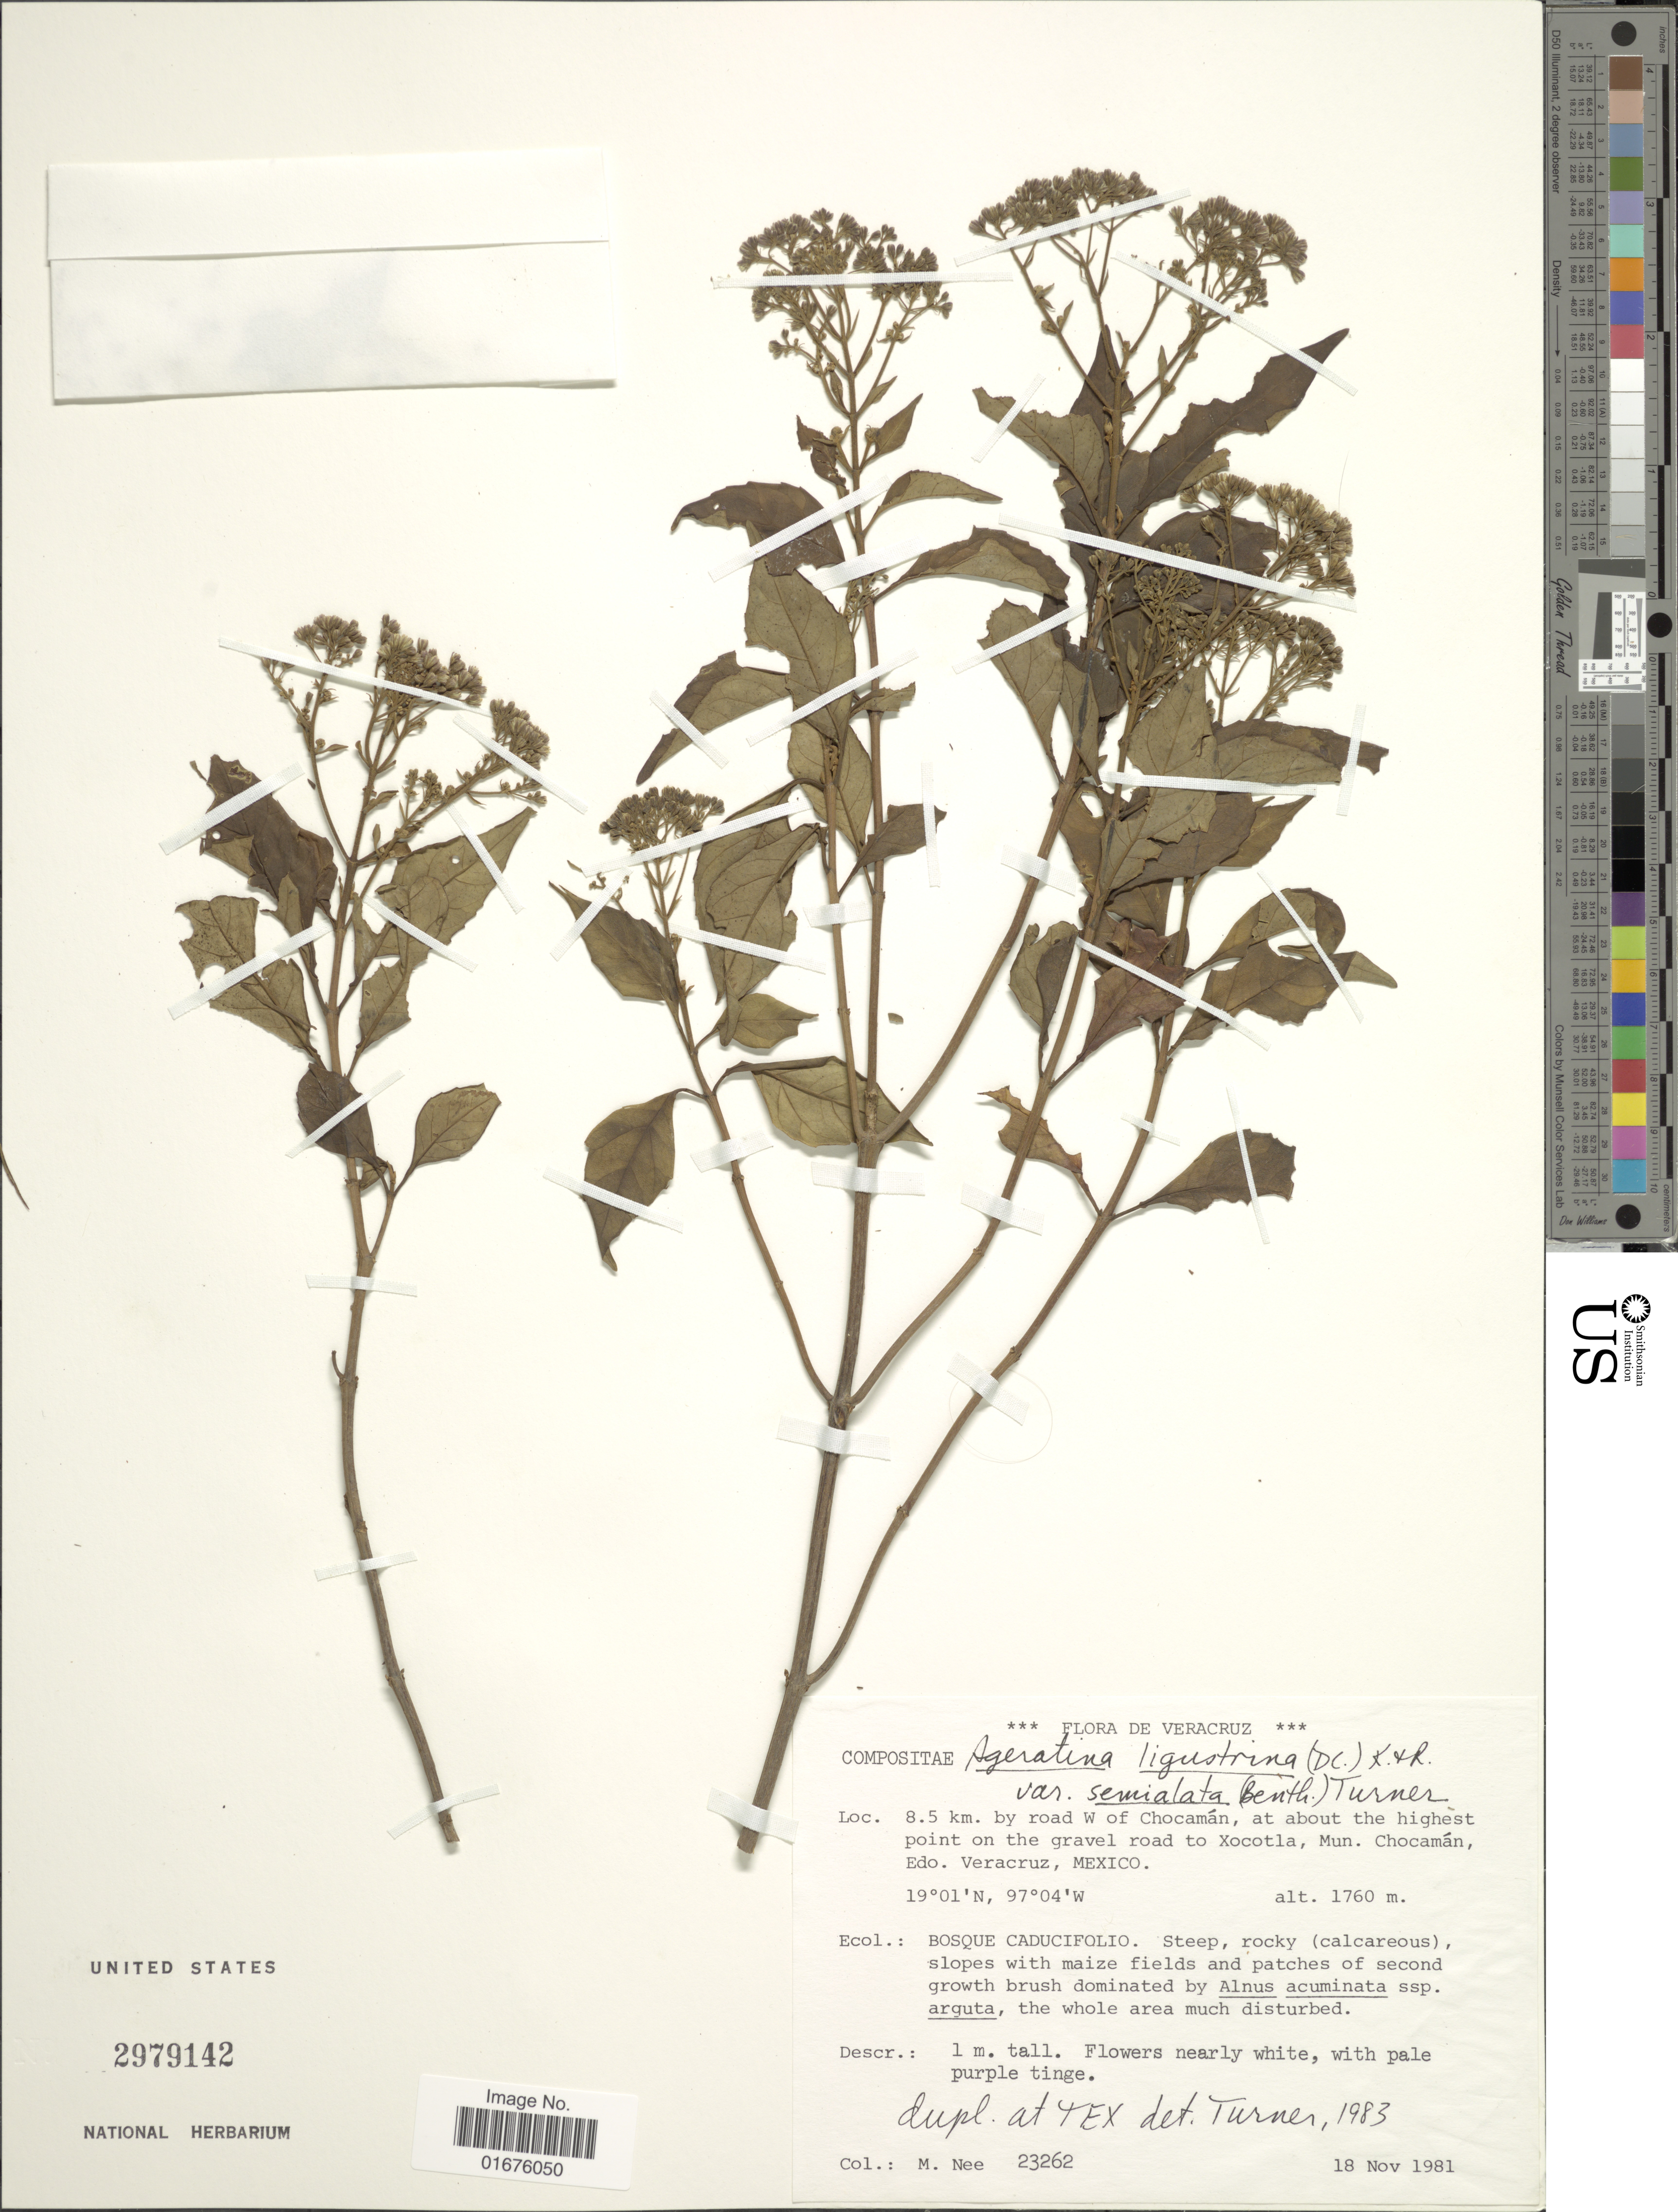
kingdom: Plantae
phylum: Tracheophyta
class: Magnoliopsida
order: Asterales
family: Asteraceae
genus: Ageratina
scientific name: Ageratina ligustrina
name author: (DC.) R.M. King & H. Rob.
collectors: M. Nee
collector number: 23262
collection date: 1981-11-18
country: Mexico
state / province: Veracruz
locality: Veracruz, 8.5 km. by road W of Chocamán, at about the highest poin on the gravel road to Xocotla, Mun. Chocamán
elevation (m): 1760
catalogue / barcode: US 2979142